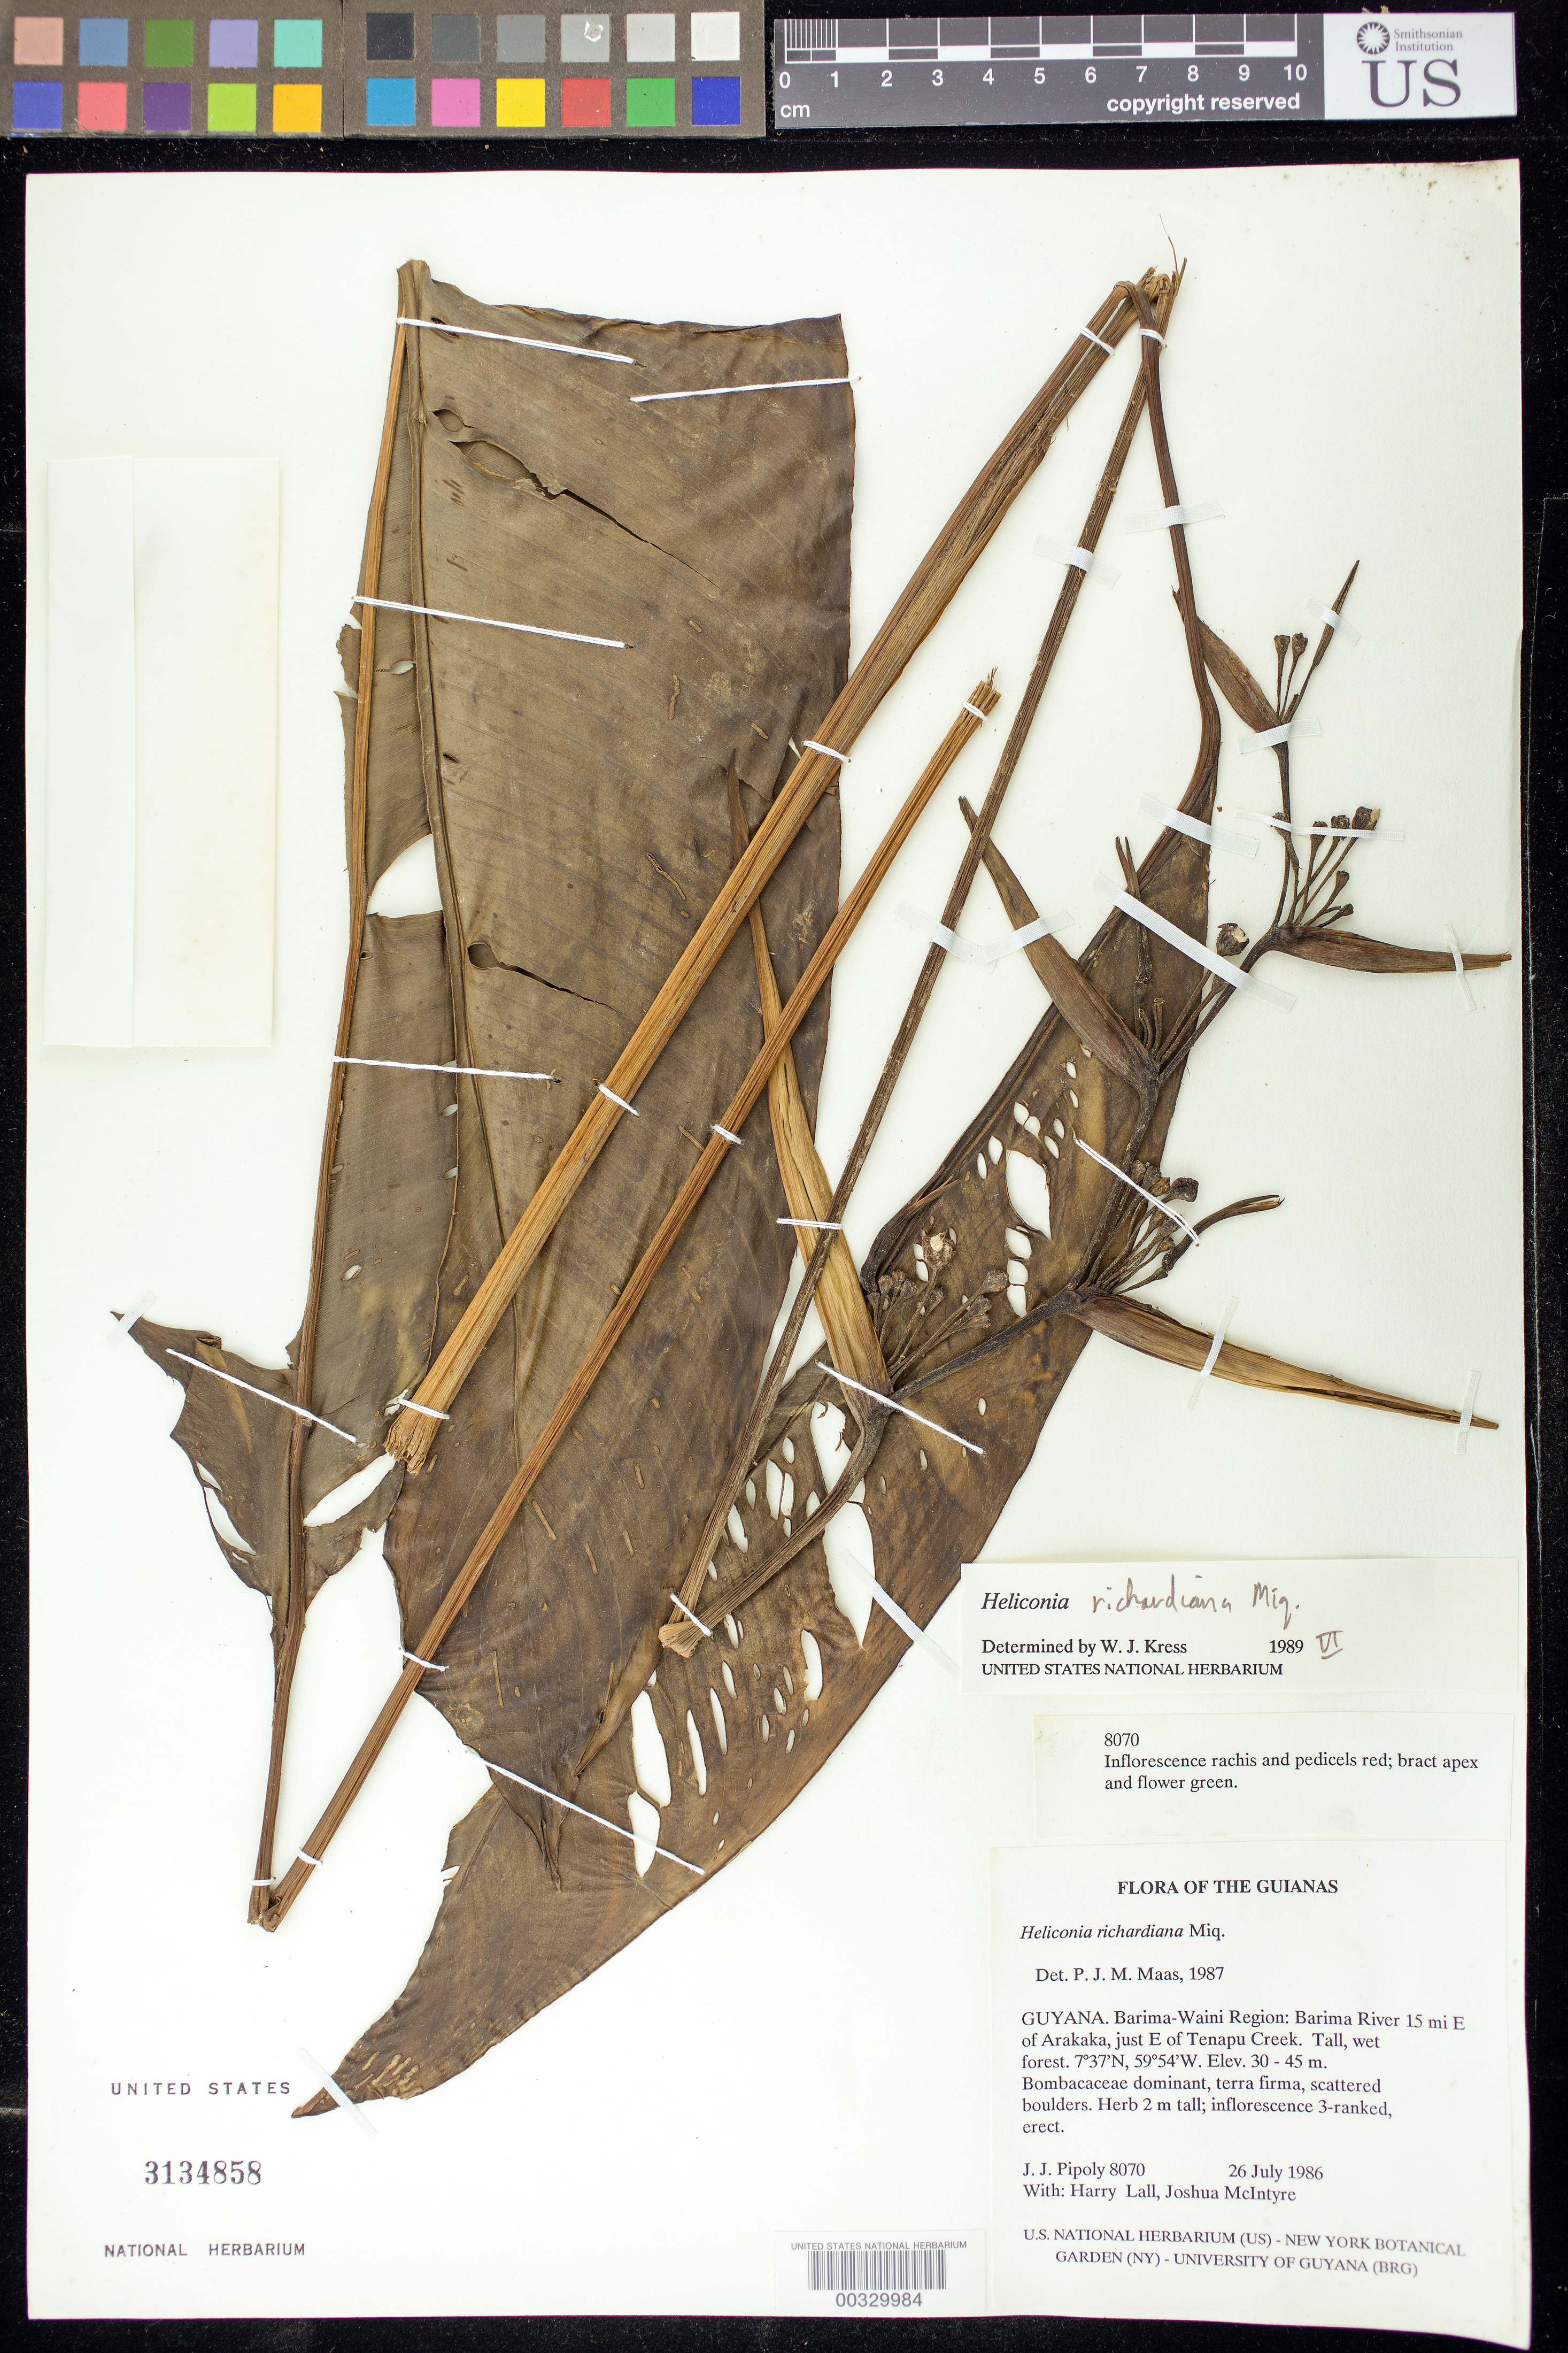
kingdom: Plantae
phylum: Tracheophyta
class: Liliopsida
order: Zingiberales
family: Heliconiaceae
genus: Heliconia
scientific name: Heliconia richardiana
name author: Miq.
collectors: J. J. Pipoly, H. Lall & J. Mcintyre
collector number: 8070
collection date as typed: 26 Jul 1986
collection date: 1986-07-26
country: Guyana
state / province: Barima-Waini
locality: Barima river 15 mi e of arakaka, just e of tenapu creek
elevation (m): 30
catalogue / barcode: US 3134858